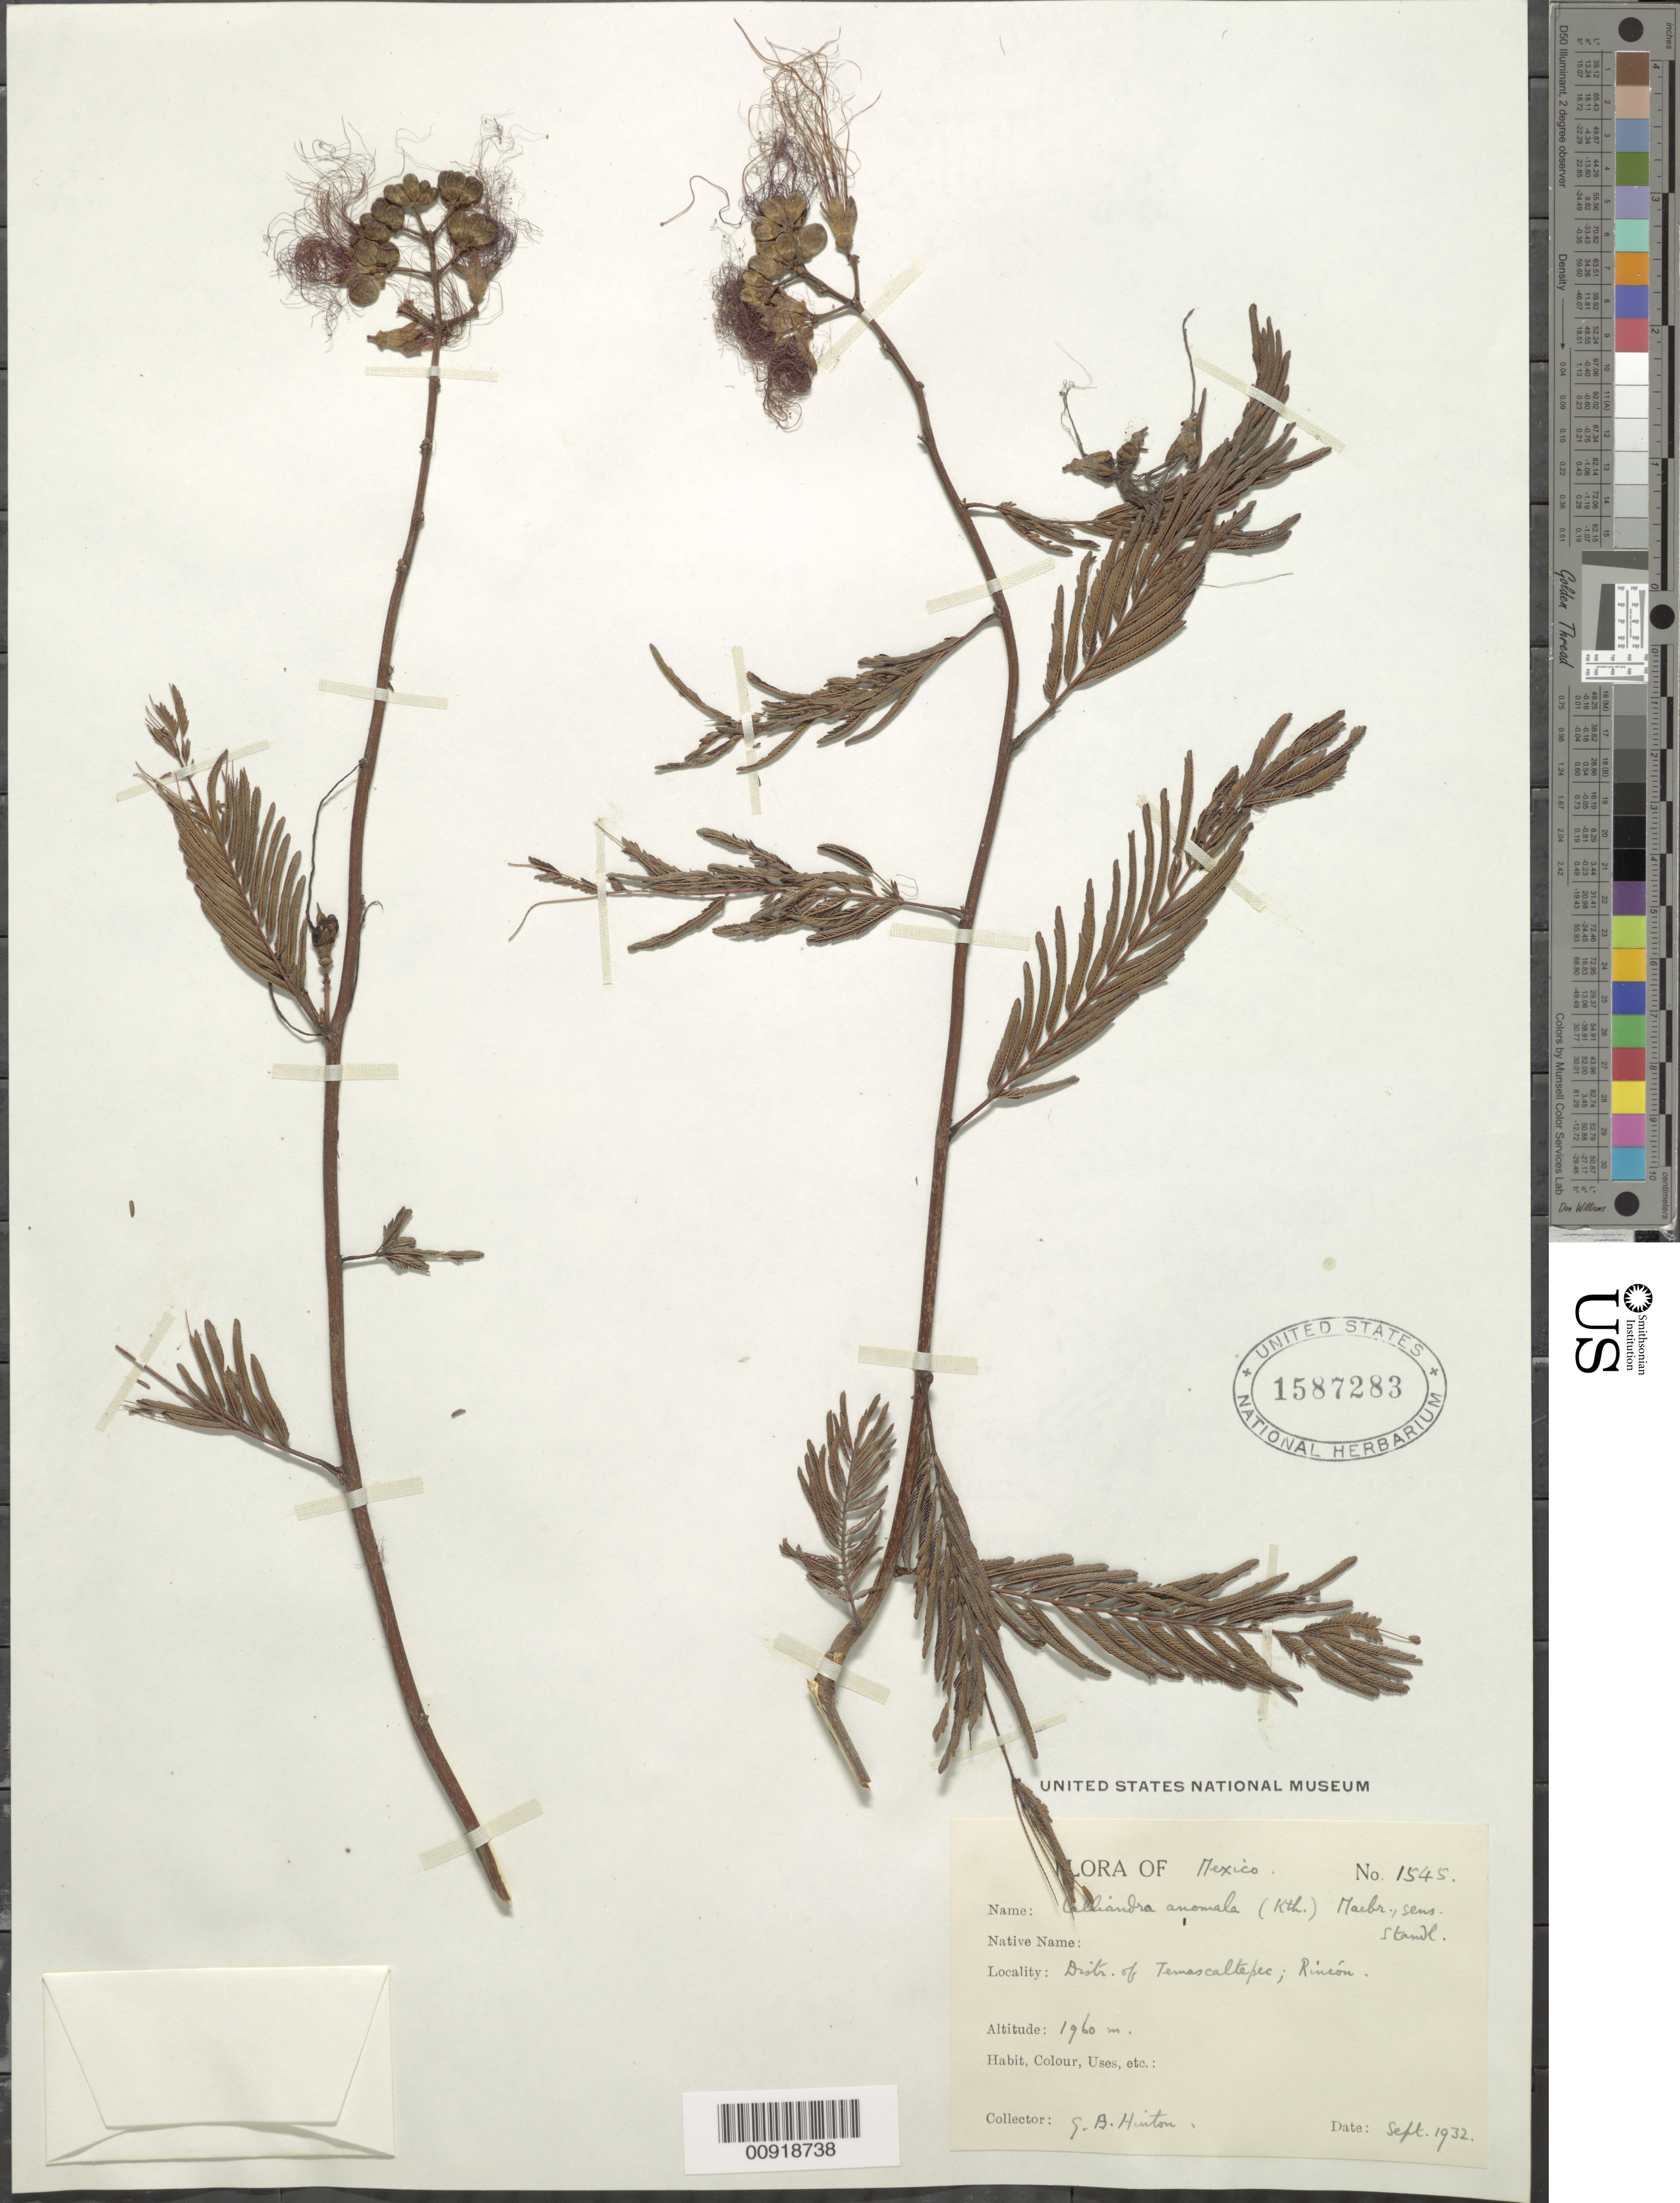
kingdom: Plantae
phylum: Tracheophyta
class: Magnoliopsida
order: Fabales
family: Fabaceae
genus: Calliandra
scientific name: Calliandra anomala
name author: (Kunth) J.F. Macbr.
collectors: G. B. Hinton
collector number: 1545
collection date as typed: Sep 1932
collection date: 1932-09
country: Mexico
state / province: México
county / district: Temascaltepec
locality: State of Mexico: District of Temascaltepec: Rincón.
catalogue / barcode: US 1587283